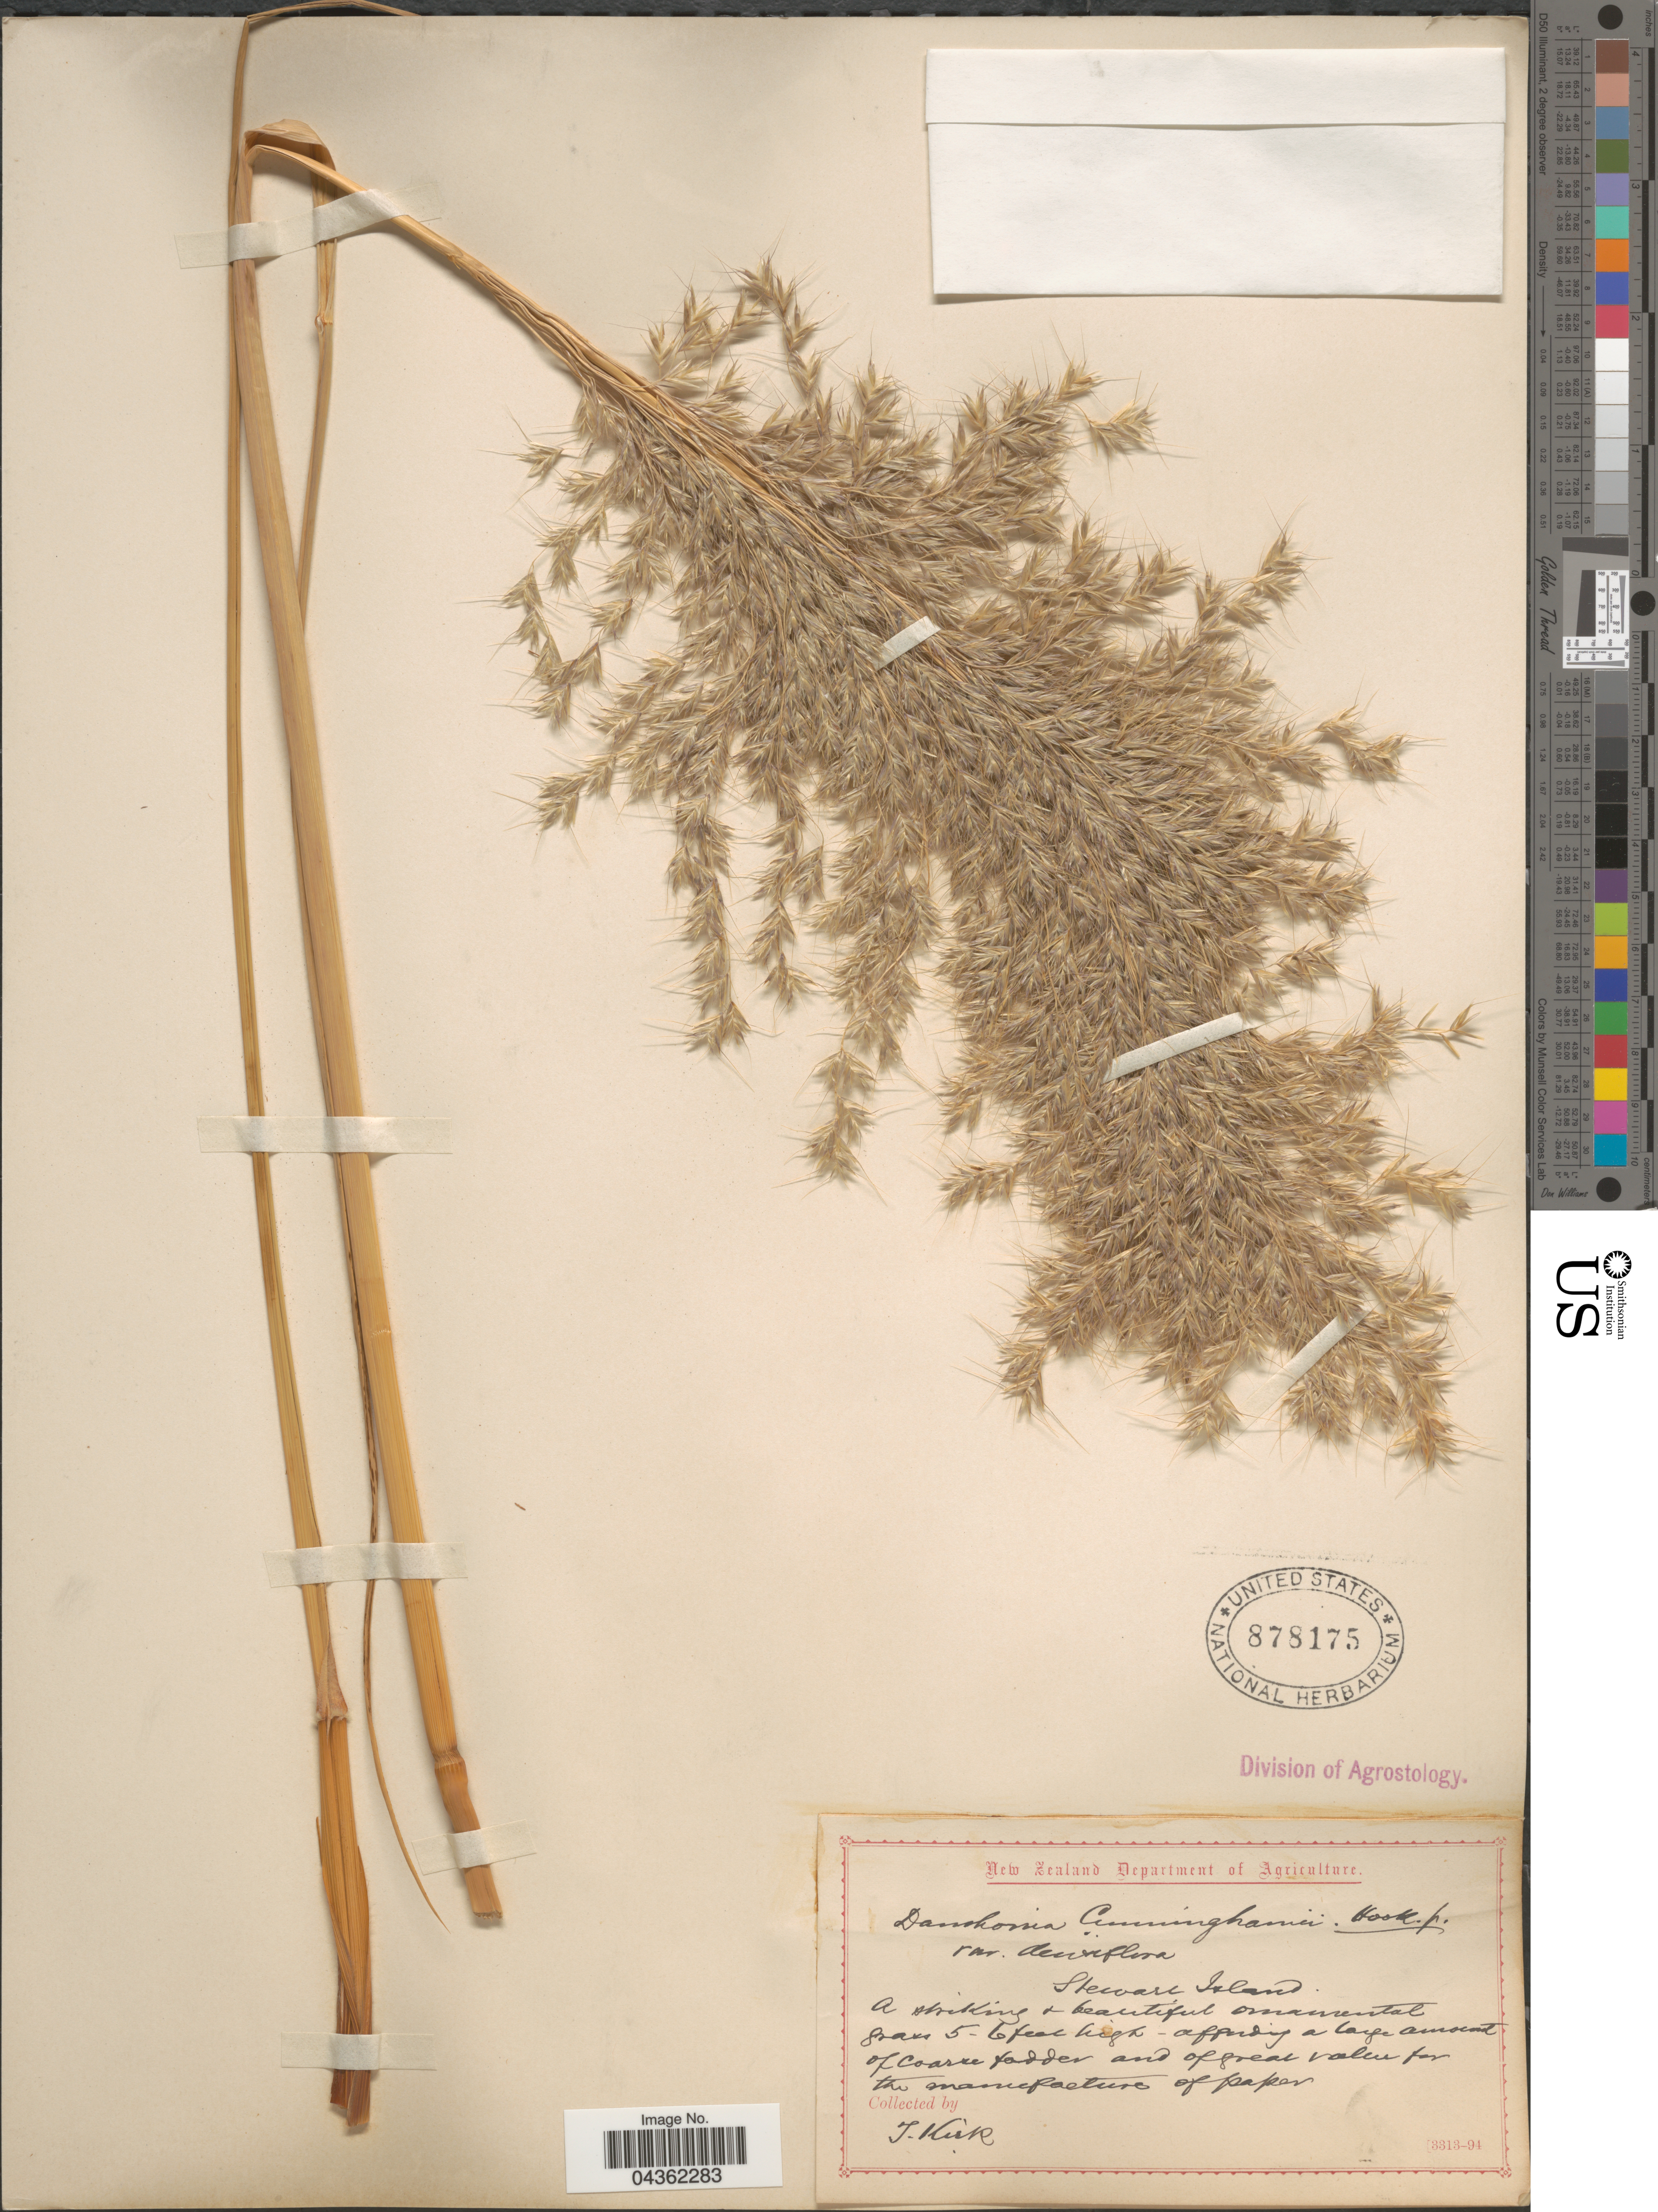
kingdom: Plantae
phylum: Tracheophyta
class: Liliopsida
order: Poales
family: Poaceae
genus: Chionochloa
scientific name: Chionochloa conspicua subsp. cunninghamii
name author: (Hook. f.) Zotov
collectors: T. Kirk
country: New Zealand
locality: Stewart Island.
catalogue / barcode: US 878175